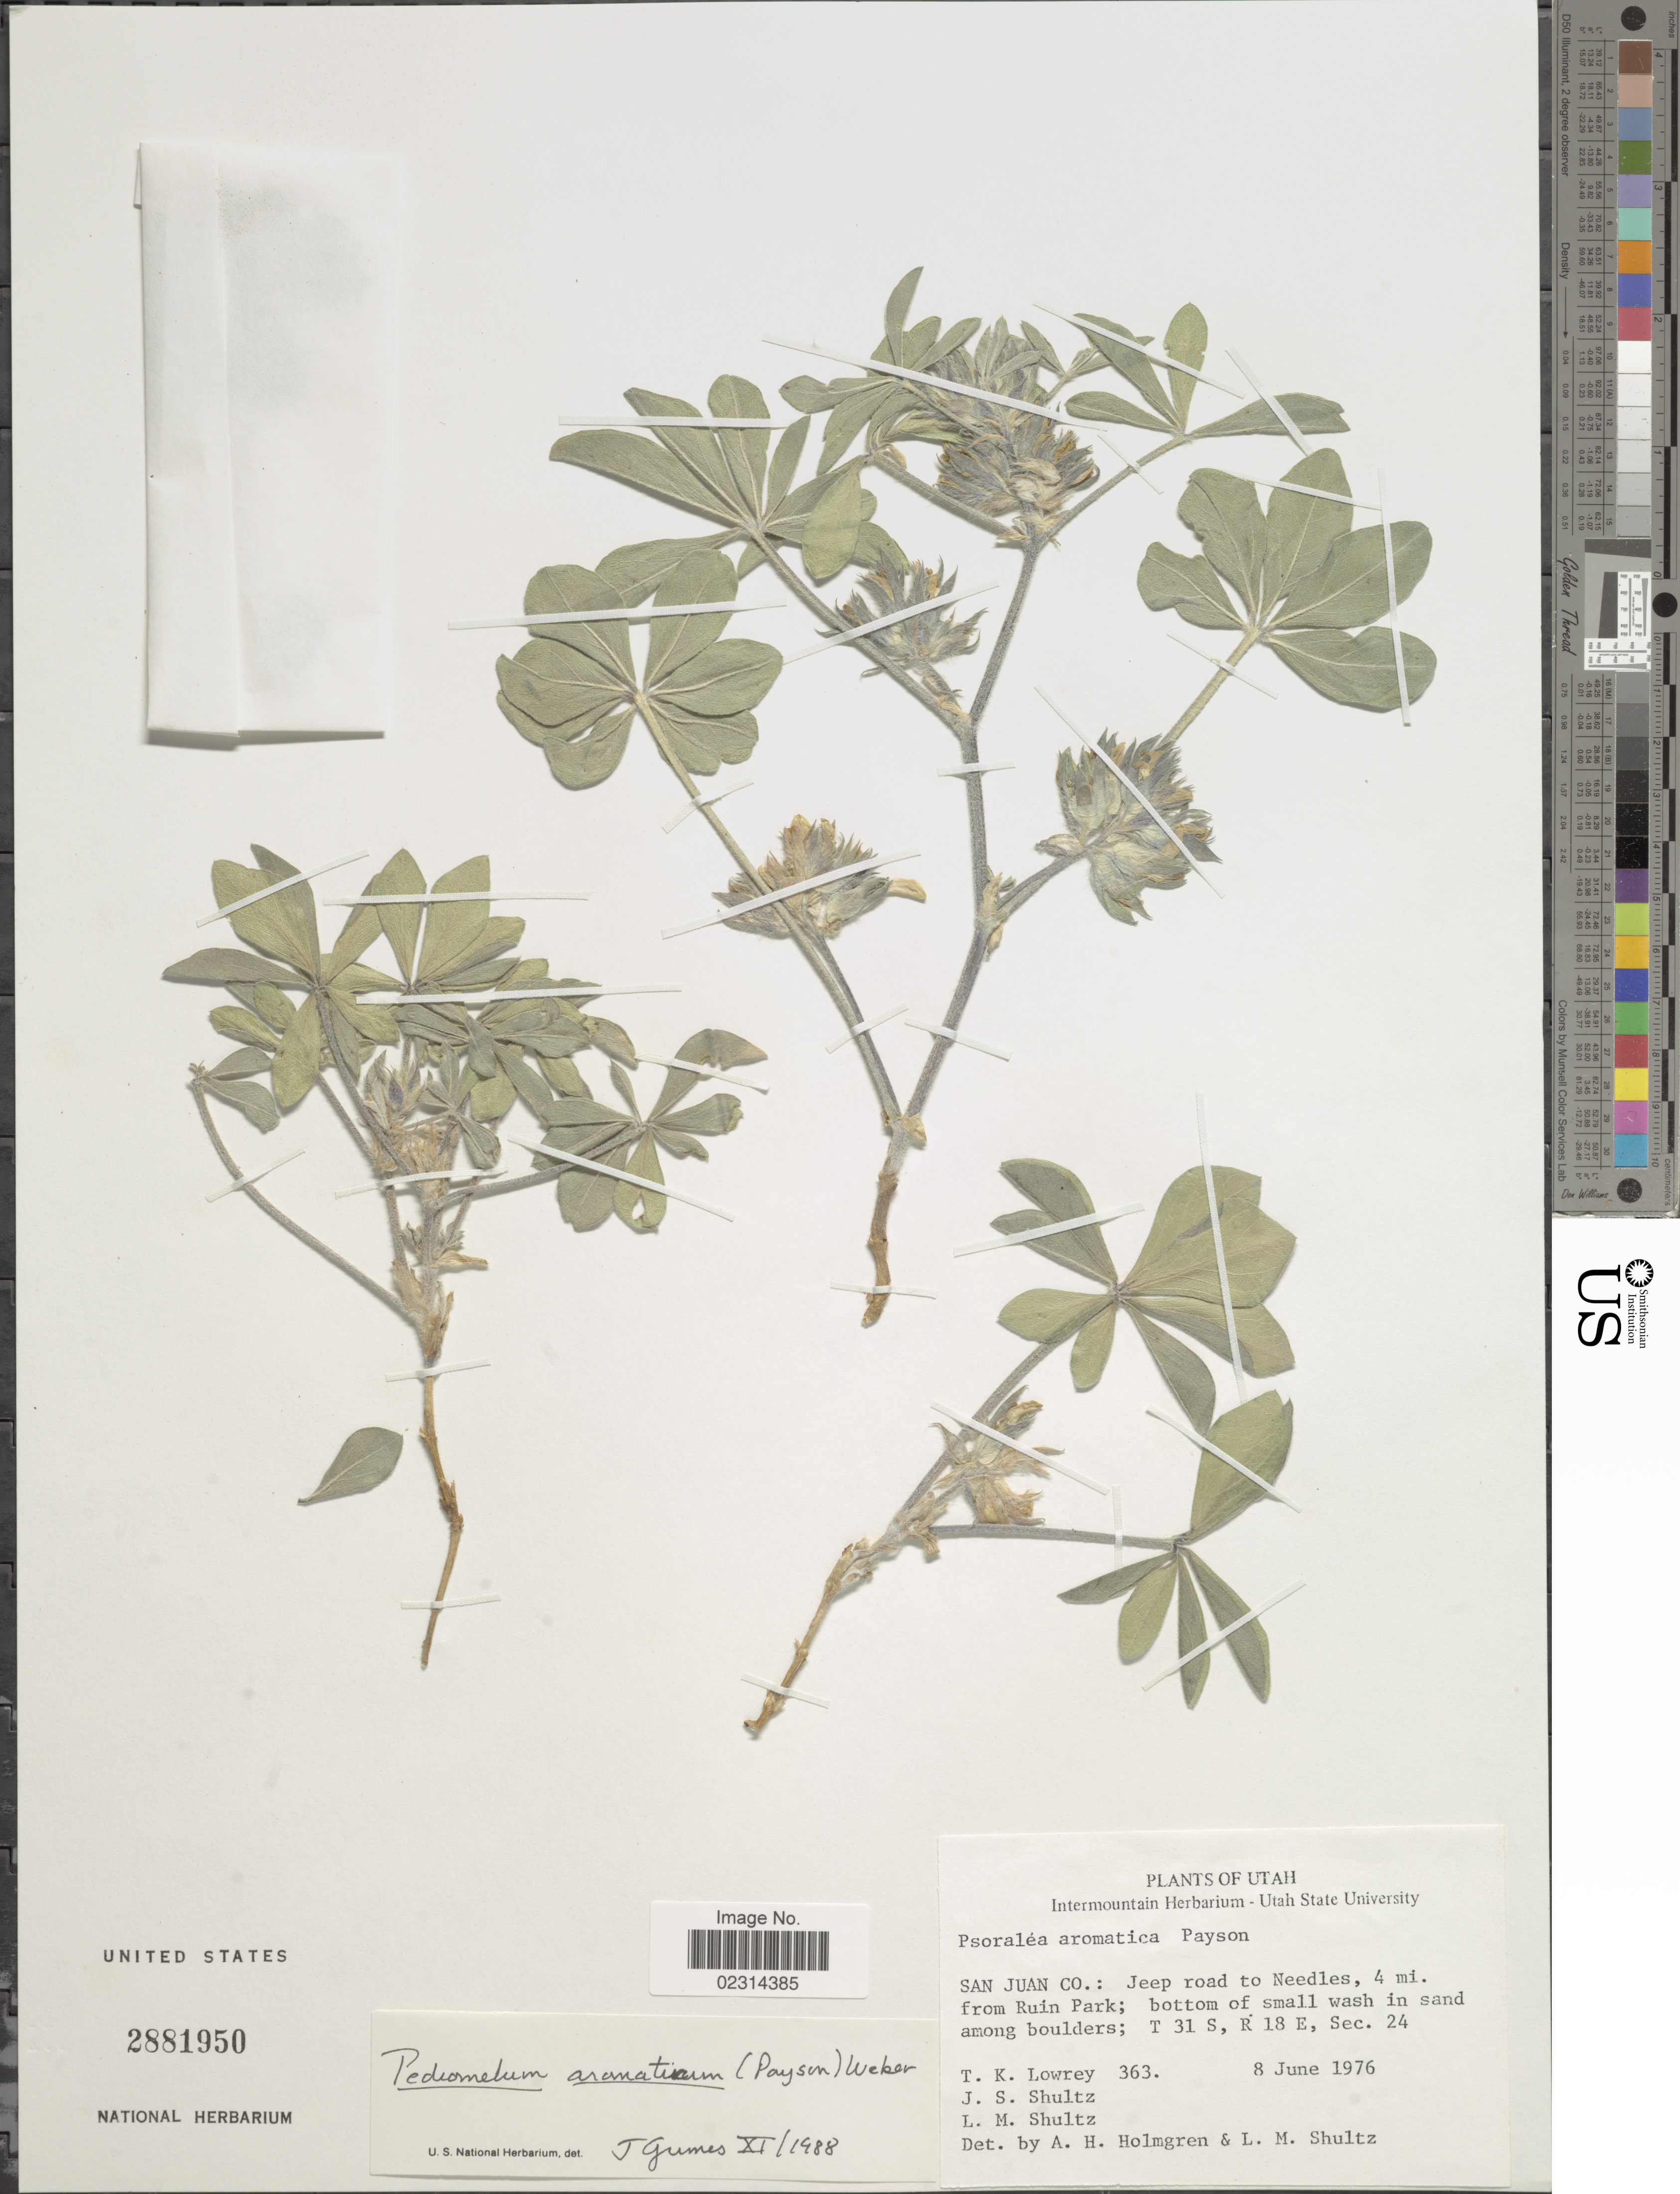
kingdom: Plantae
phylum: Tracheophyta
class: Magnoliopsida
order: Fabales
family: Fabaceae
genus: Pediomelum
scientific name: Pediomelum aromaticum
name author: (Payson) W.A. Weber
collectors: T. Lowrey, J. Shultz & L. Shultz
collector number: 363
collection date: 1976-06-08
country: United States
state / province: Utah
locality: San Juan Co.: Jeep road to Needles, 4 mi. from Ruín Park. T 31 S, R 18 E, Sec. 24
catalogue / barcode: US 2881950